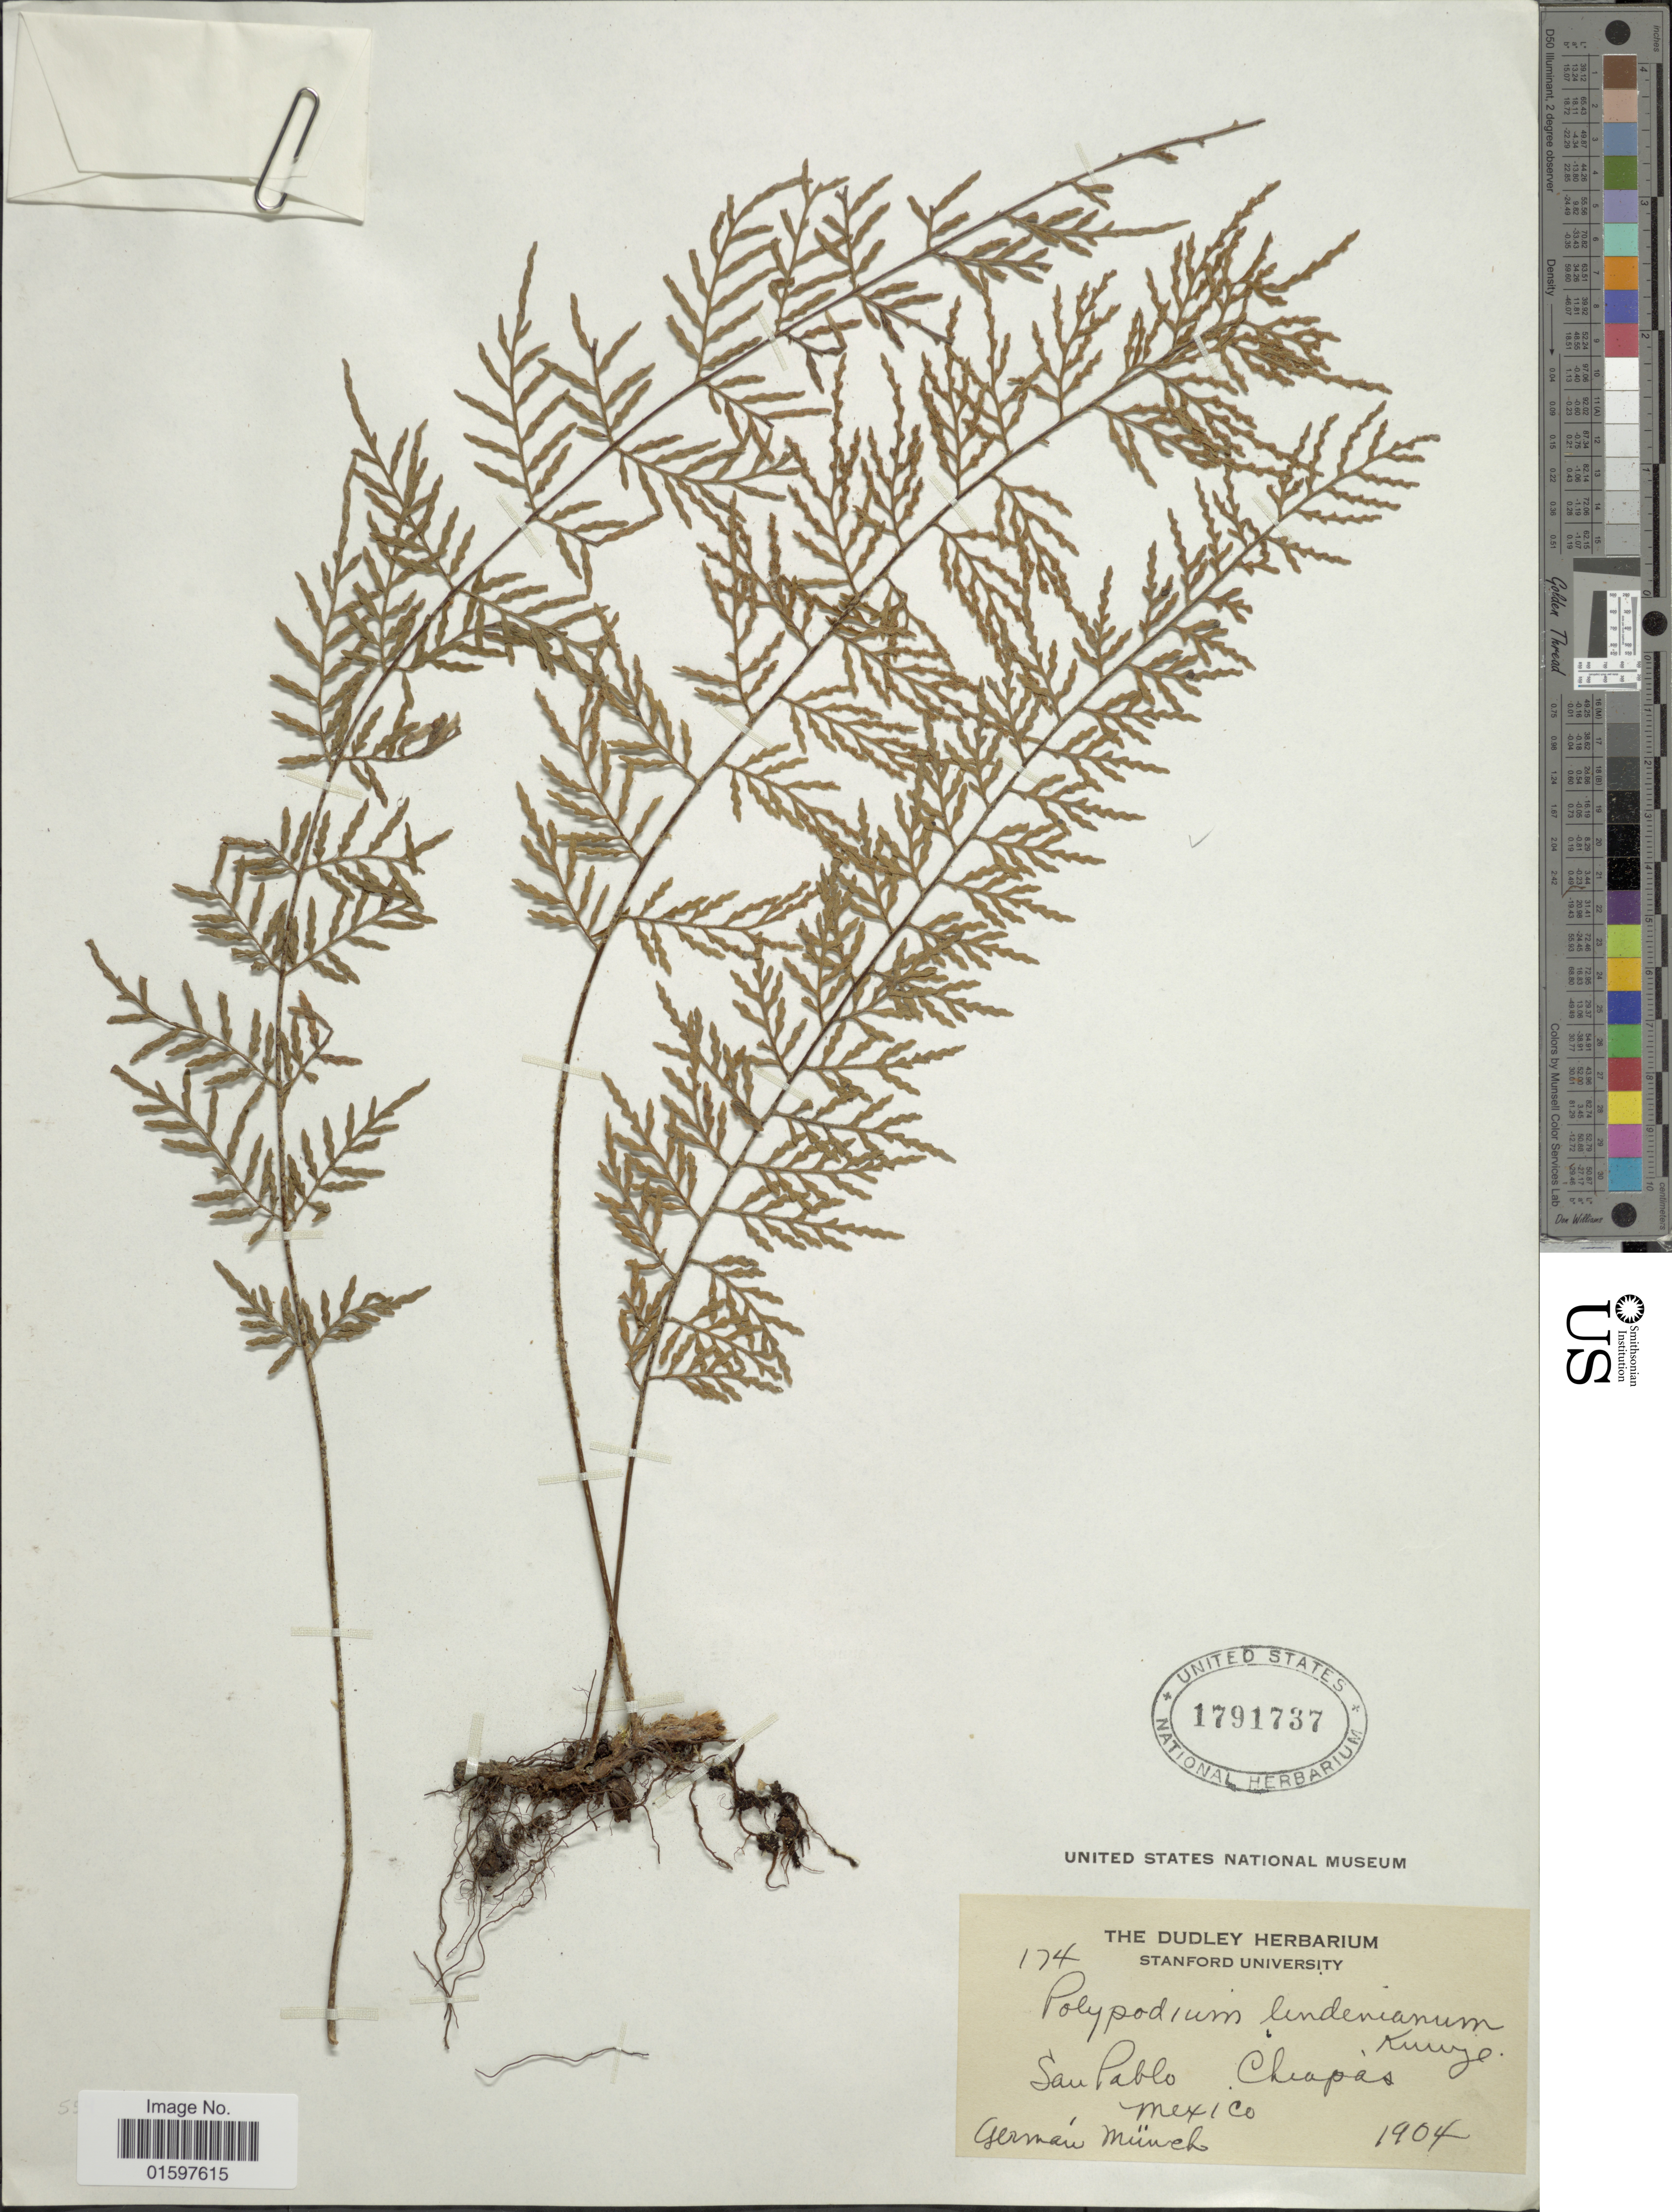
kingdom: Plantae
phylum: Tracheophyta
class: Polypodiopsida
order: Polypodiales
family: Polypodiaceae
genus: Pleopeltis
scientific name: Pleopeltis lindeniana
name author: (Kunze) A.R. Sm. & Tejero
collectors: G. Munch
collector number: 174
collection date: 1904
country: Mexico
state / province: Chiapas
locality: San Pablo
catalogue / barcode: US 1791737